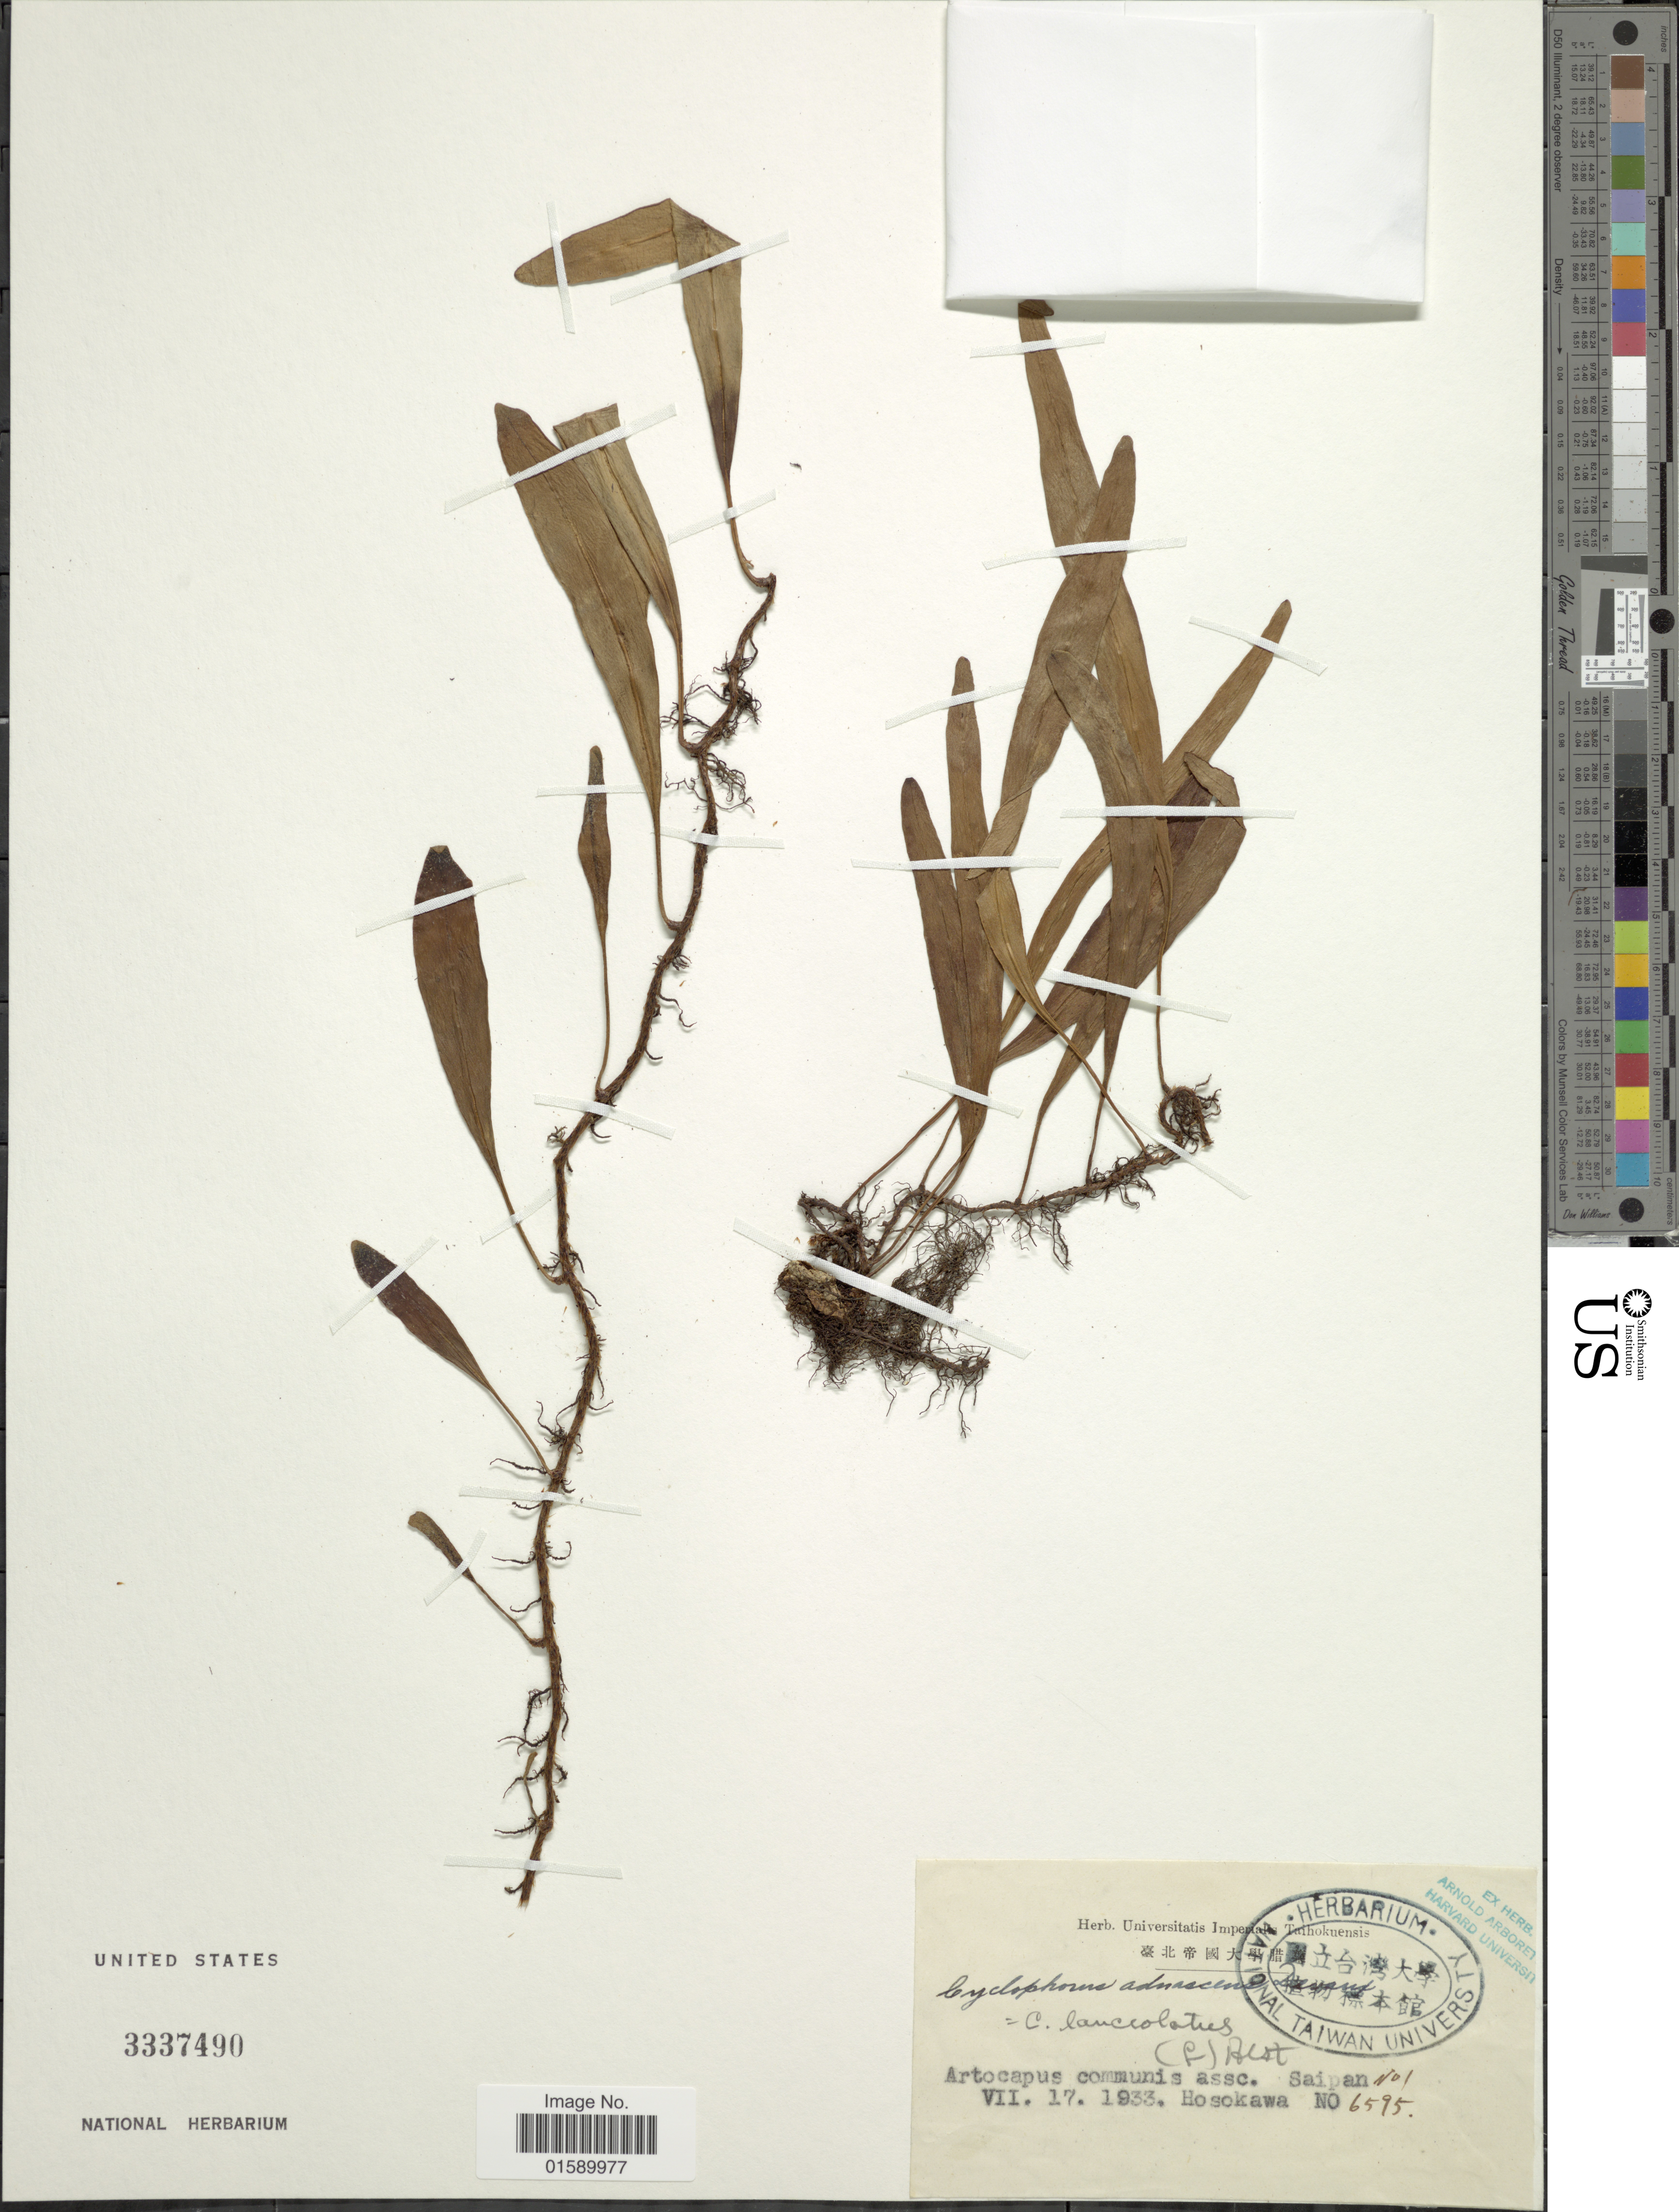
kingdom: Plantae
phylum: Tracheophyta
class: Polypodiopsida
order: Polypodiales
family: Polypodiaceae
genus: Pyrrosia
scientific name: Pyrrosia lanceolata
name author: (L.) Farw.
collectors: T. Hosokawa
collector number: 6595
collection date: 1933-07-17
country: Northern Mariana Islands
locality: Artocapus communis assc. Saipan.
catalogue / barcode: US 3337490